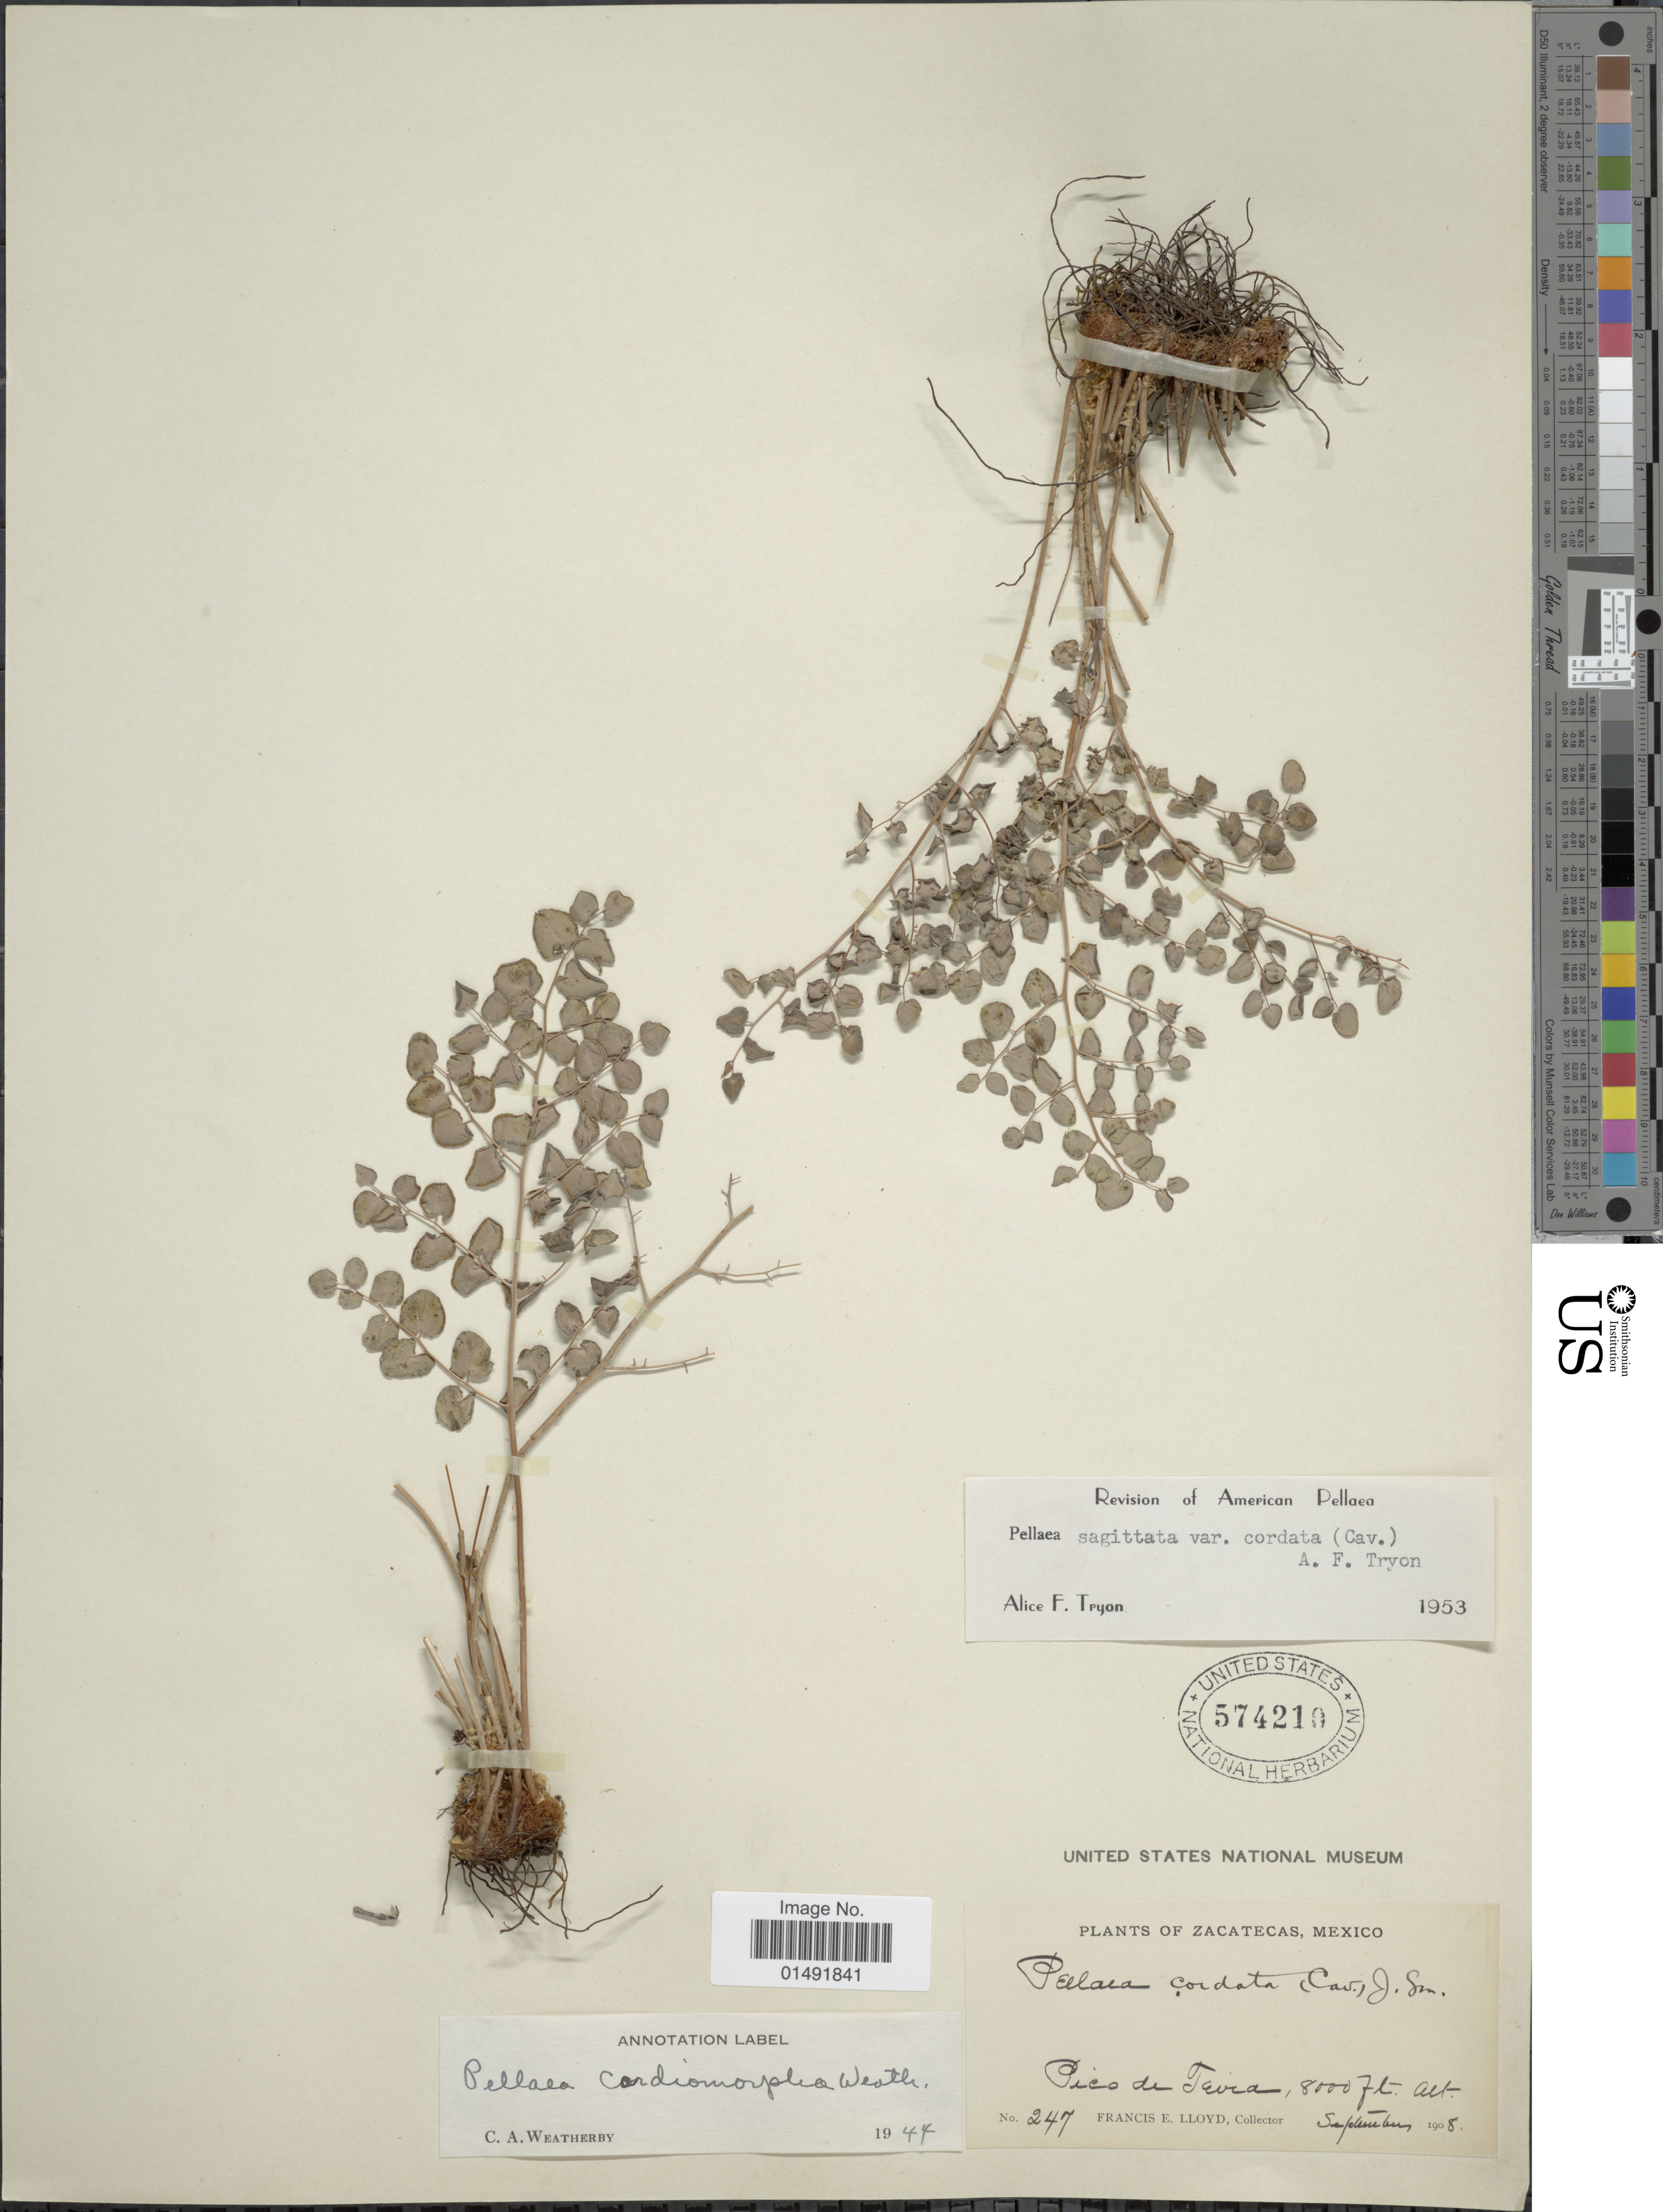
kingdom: Plantae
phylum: Tracheophyta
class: Polypodiopsida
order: Polypodiales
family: Pteridaceae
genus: Pellaea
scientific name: Pellaea cordifolia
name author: (Sessé) A.R. Sm.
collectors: Lloyd, C. E.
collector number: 247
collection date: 1908-09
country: Mexico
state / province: Zacatecas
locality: Pico de Tevia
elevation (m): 2438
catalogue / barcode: US 574210